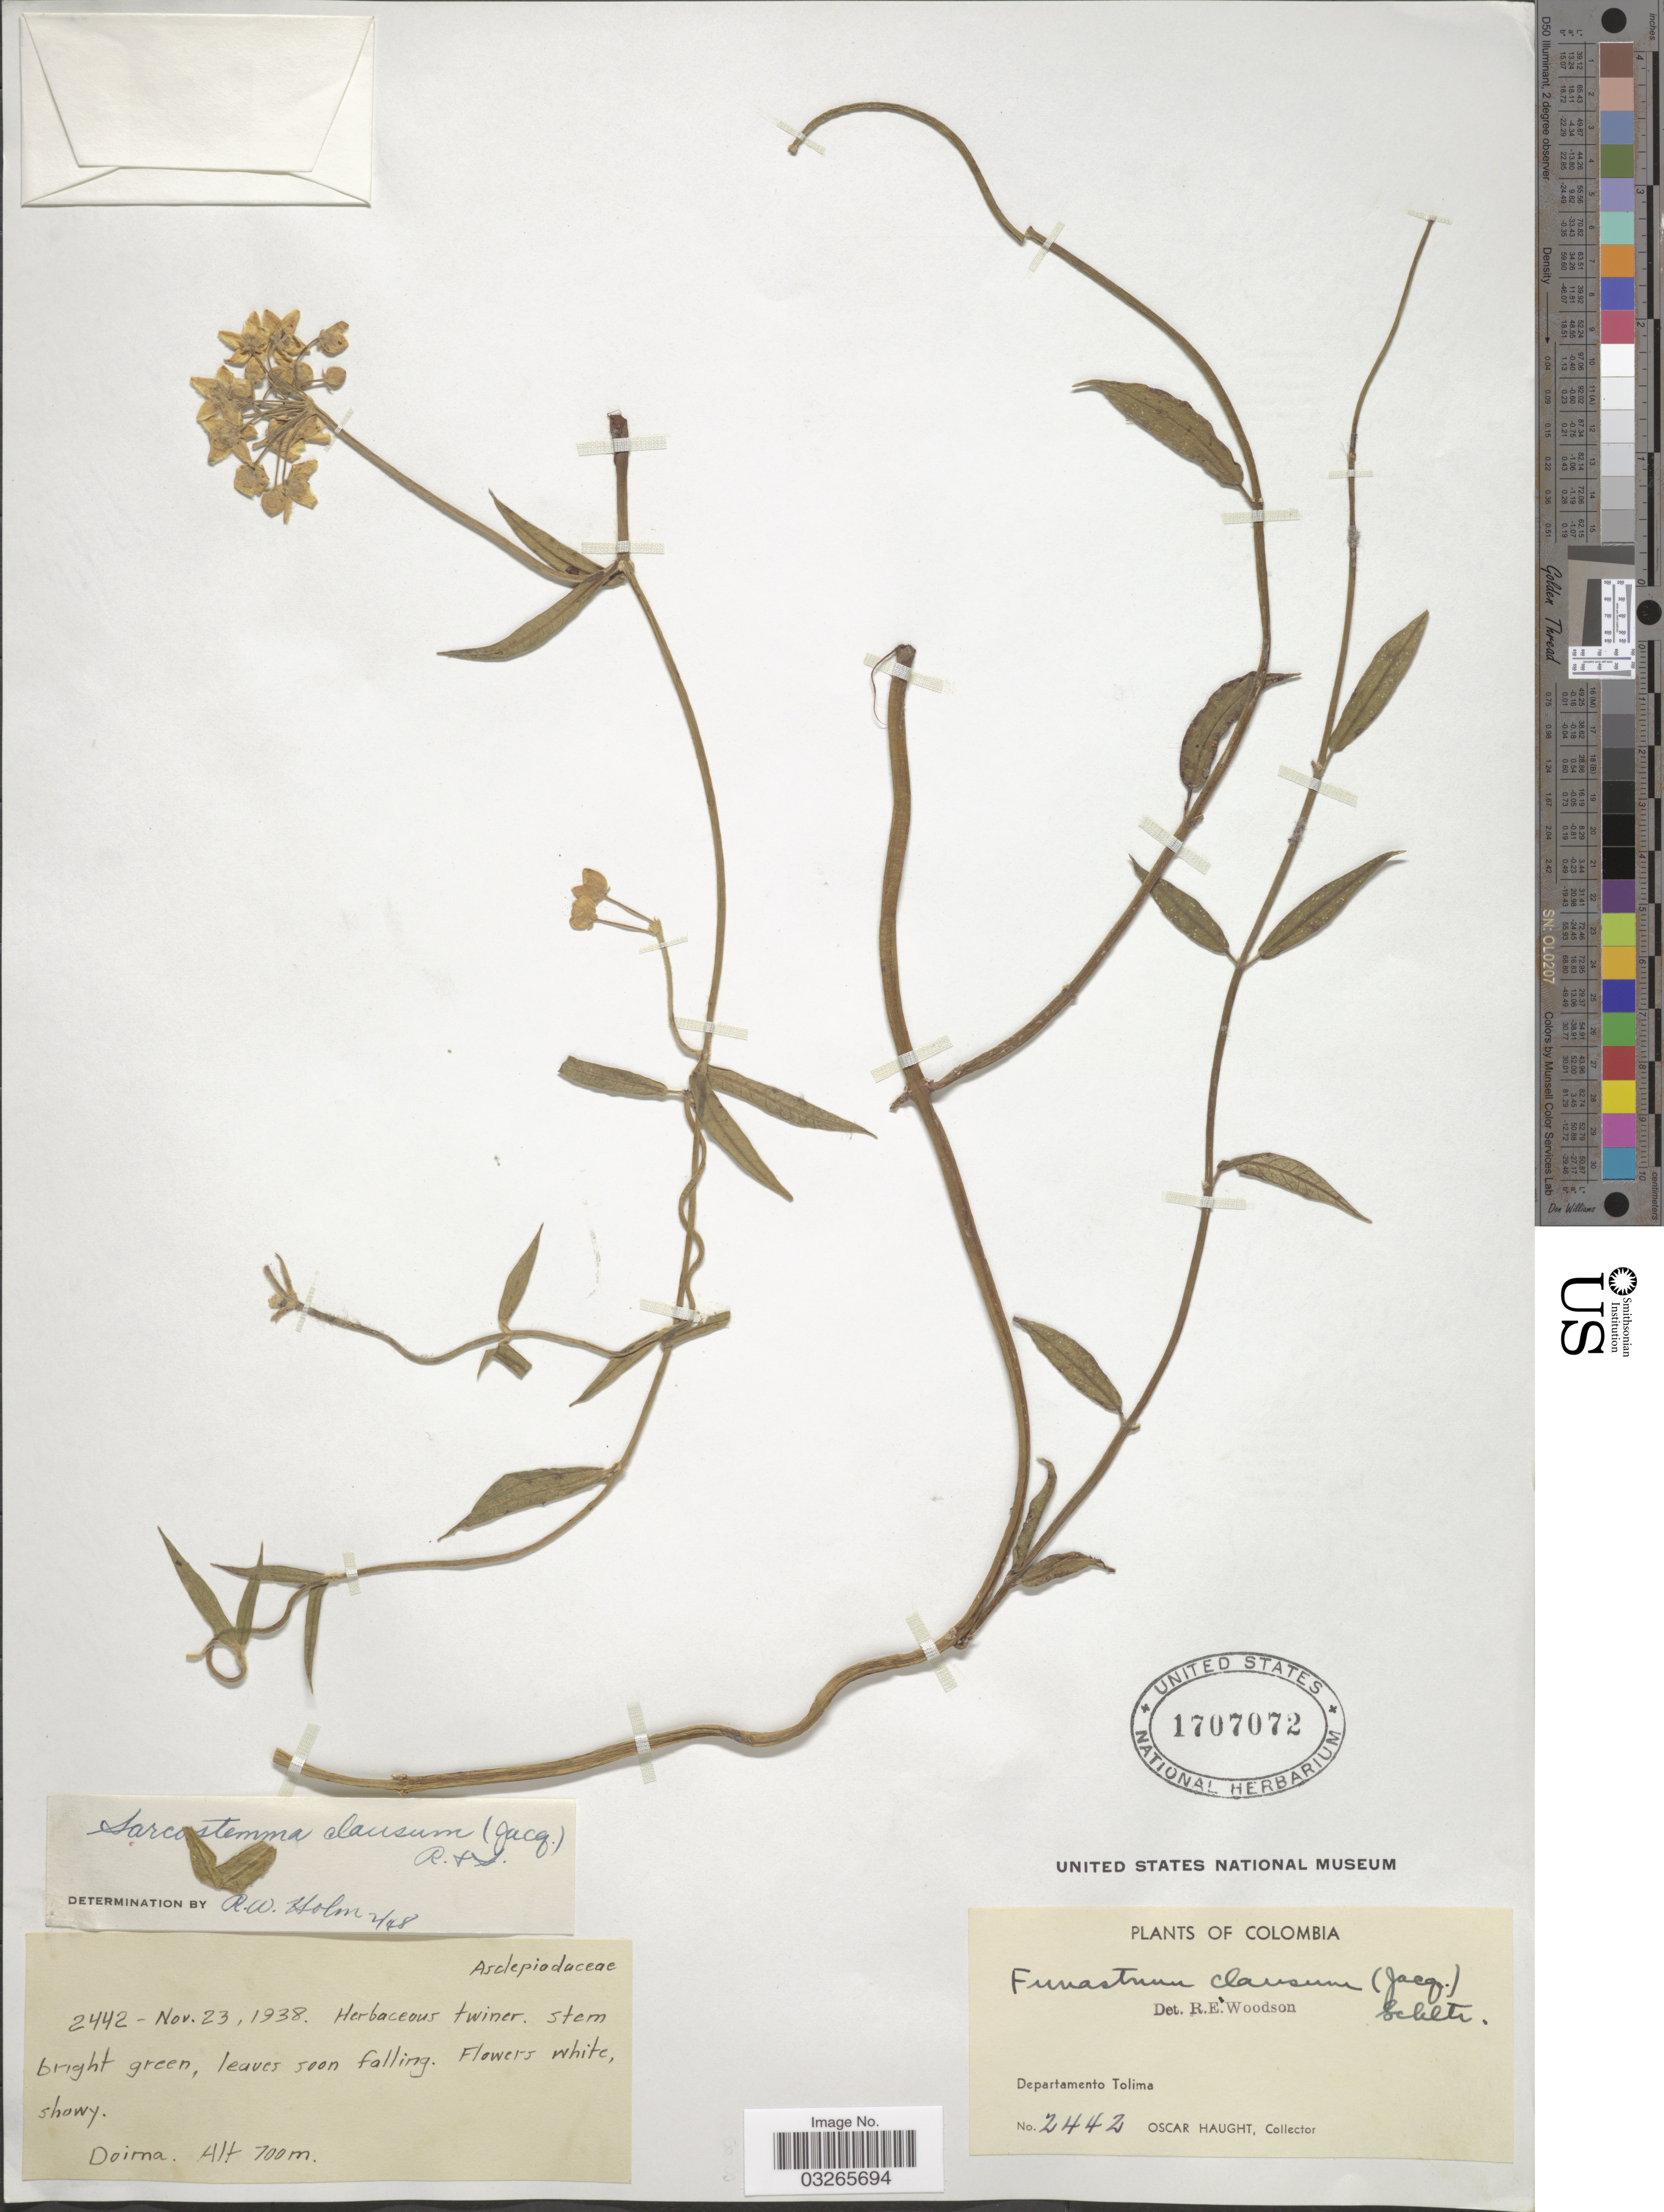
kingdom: Plantae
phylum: Tracheophyta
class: Magnoliopsida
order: Gentianales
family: Apocynaceae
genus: Sarcostemma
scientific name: Sarcostemma clausum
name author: (Jacq.) Schult.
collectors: O. Haught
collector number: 2442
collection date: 1938-11-23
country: Colombia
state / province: Tolima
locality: Departamento Tolima. Doima.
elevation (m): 700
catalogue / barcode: US 1707072